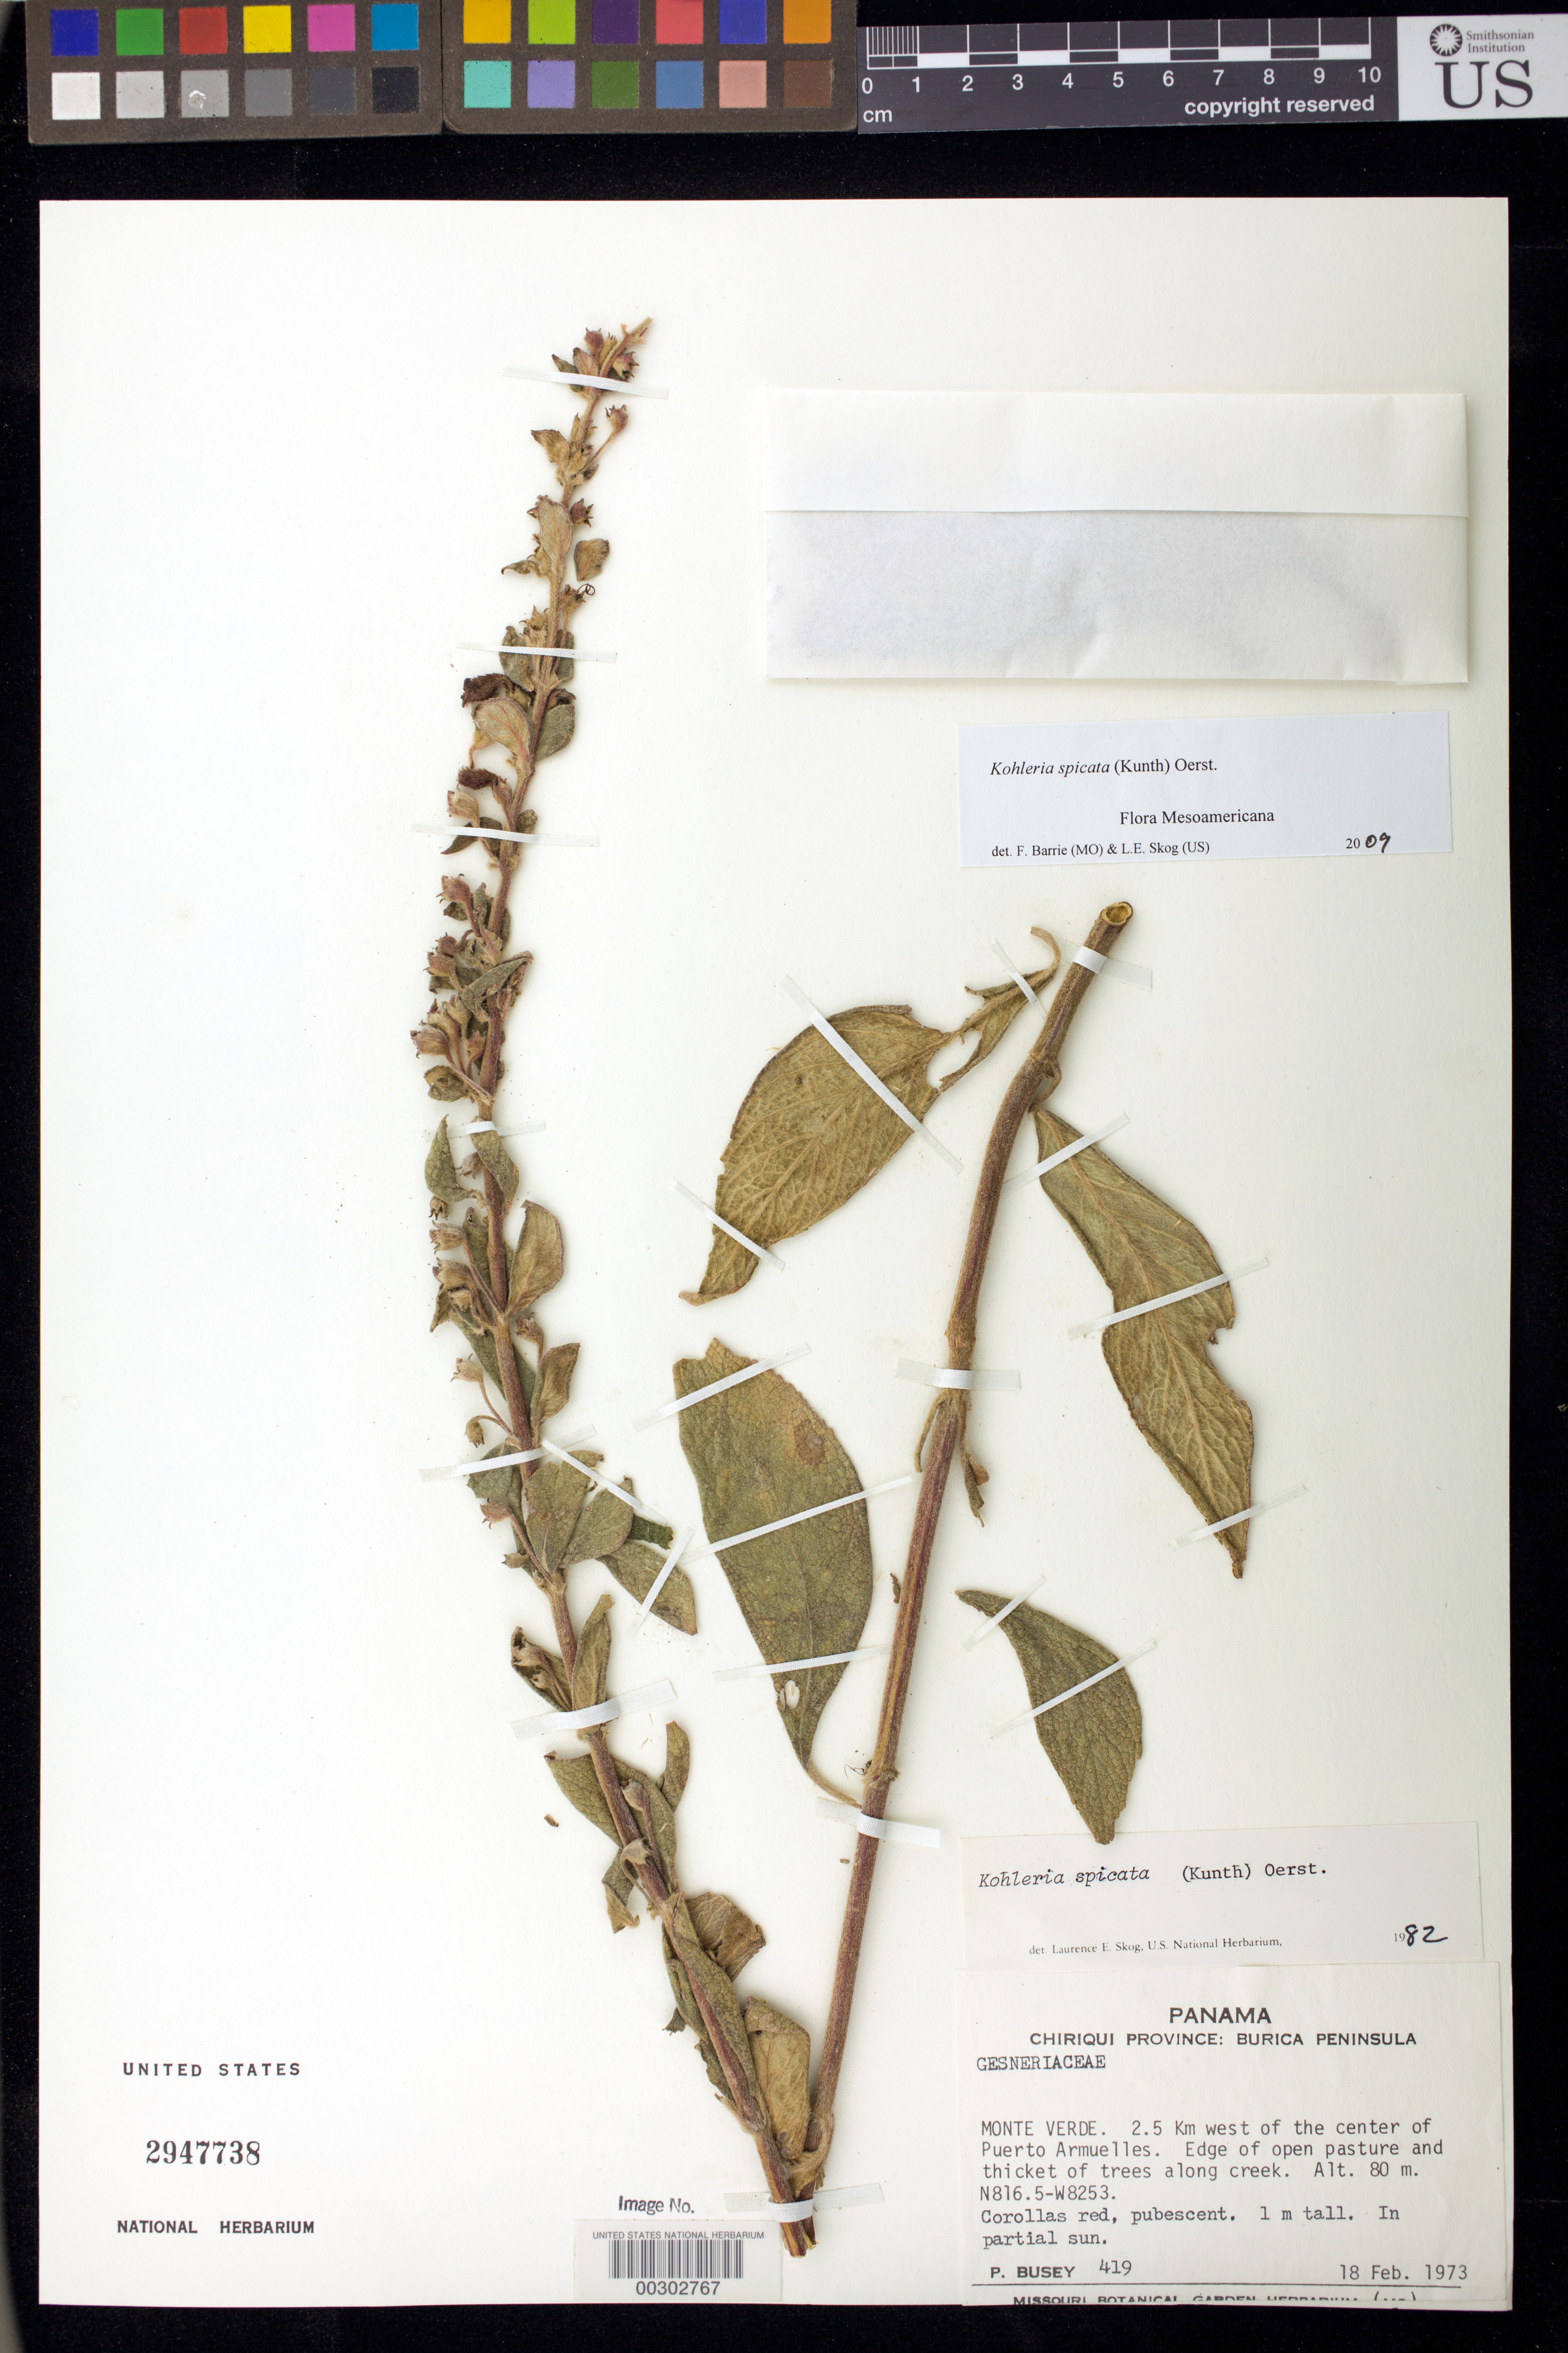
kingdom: Plantae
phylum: Tracheophyta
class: Magnoliopsida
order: Lamiales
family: Gesneriaceae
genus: Kohleria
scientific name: Kohleria spicata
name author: (Kunth) Oerst.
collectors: P. Busey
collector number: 419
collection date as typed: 18 Feb 1973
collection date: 1973-02-18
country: Panama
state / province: Chiriquí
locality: Burica peninsula, Monte Verde, 2.5 km W of the Center of Puerto Armuelles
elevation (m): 80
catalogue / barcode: US 2947738